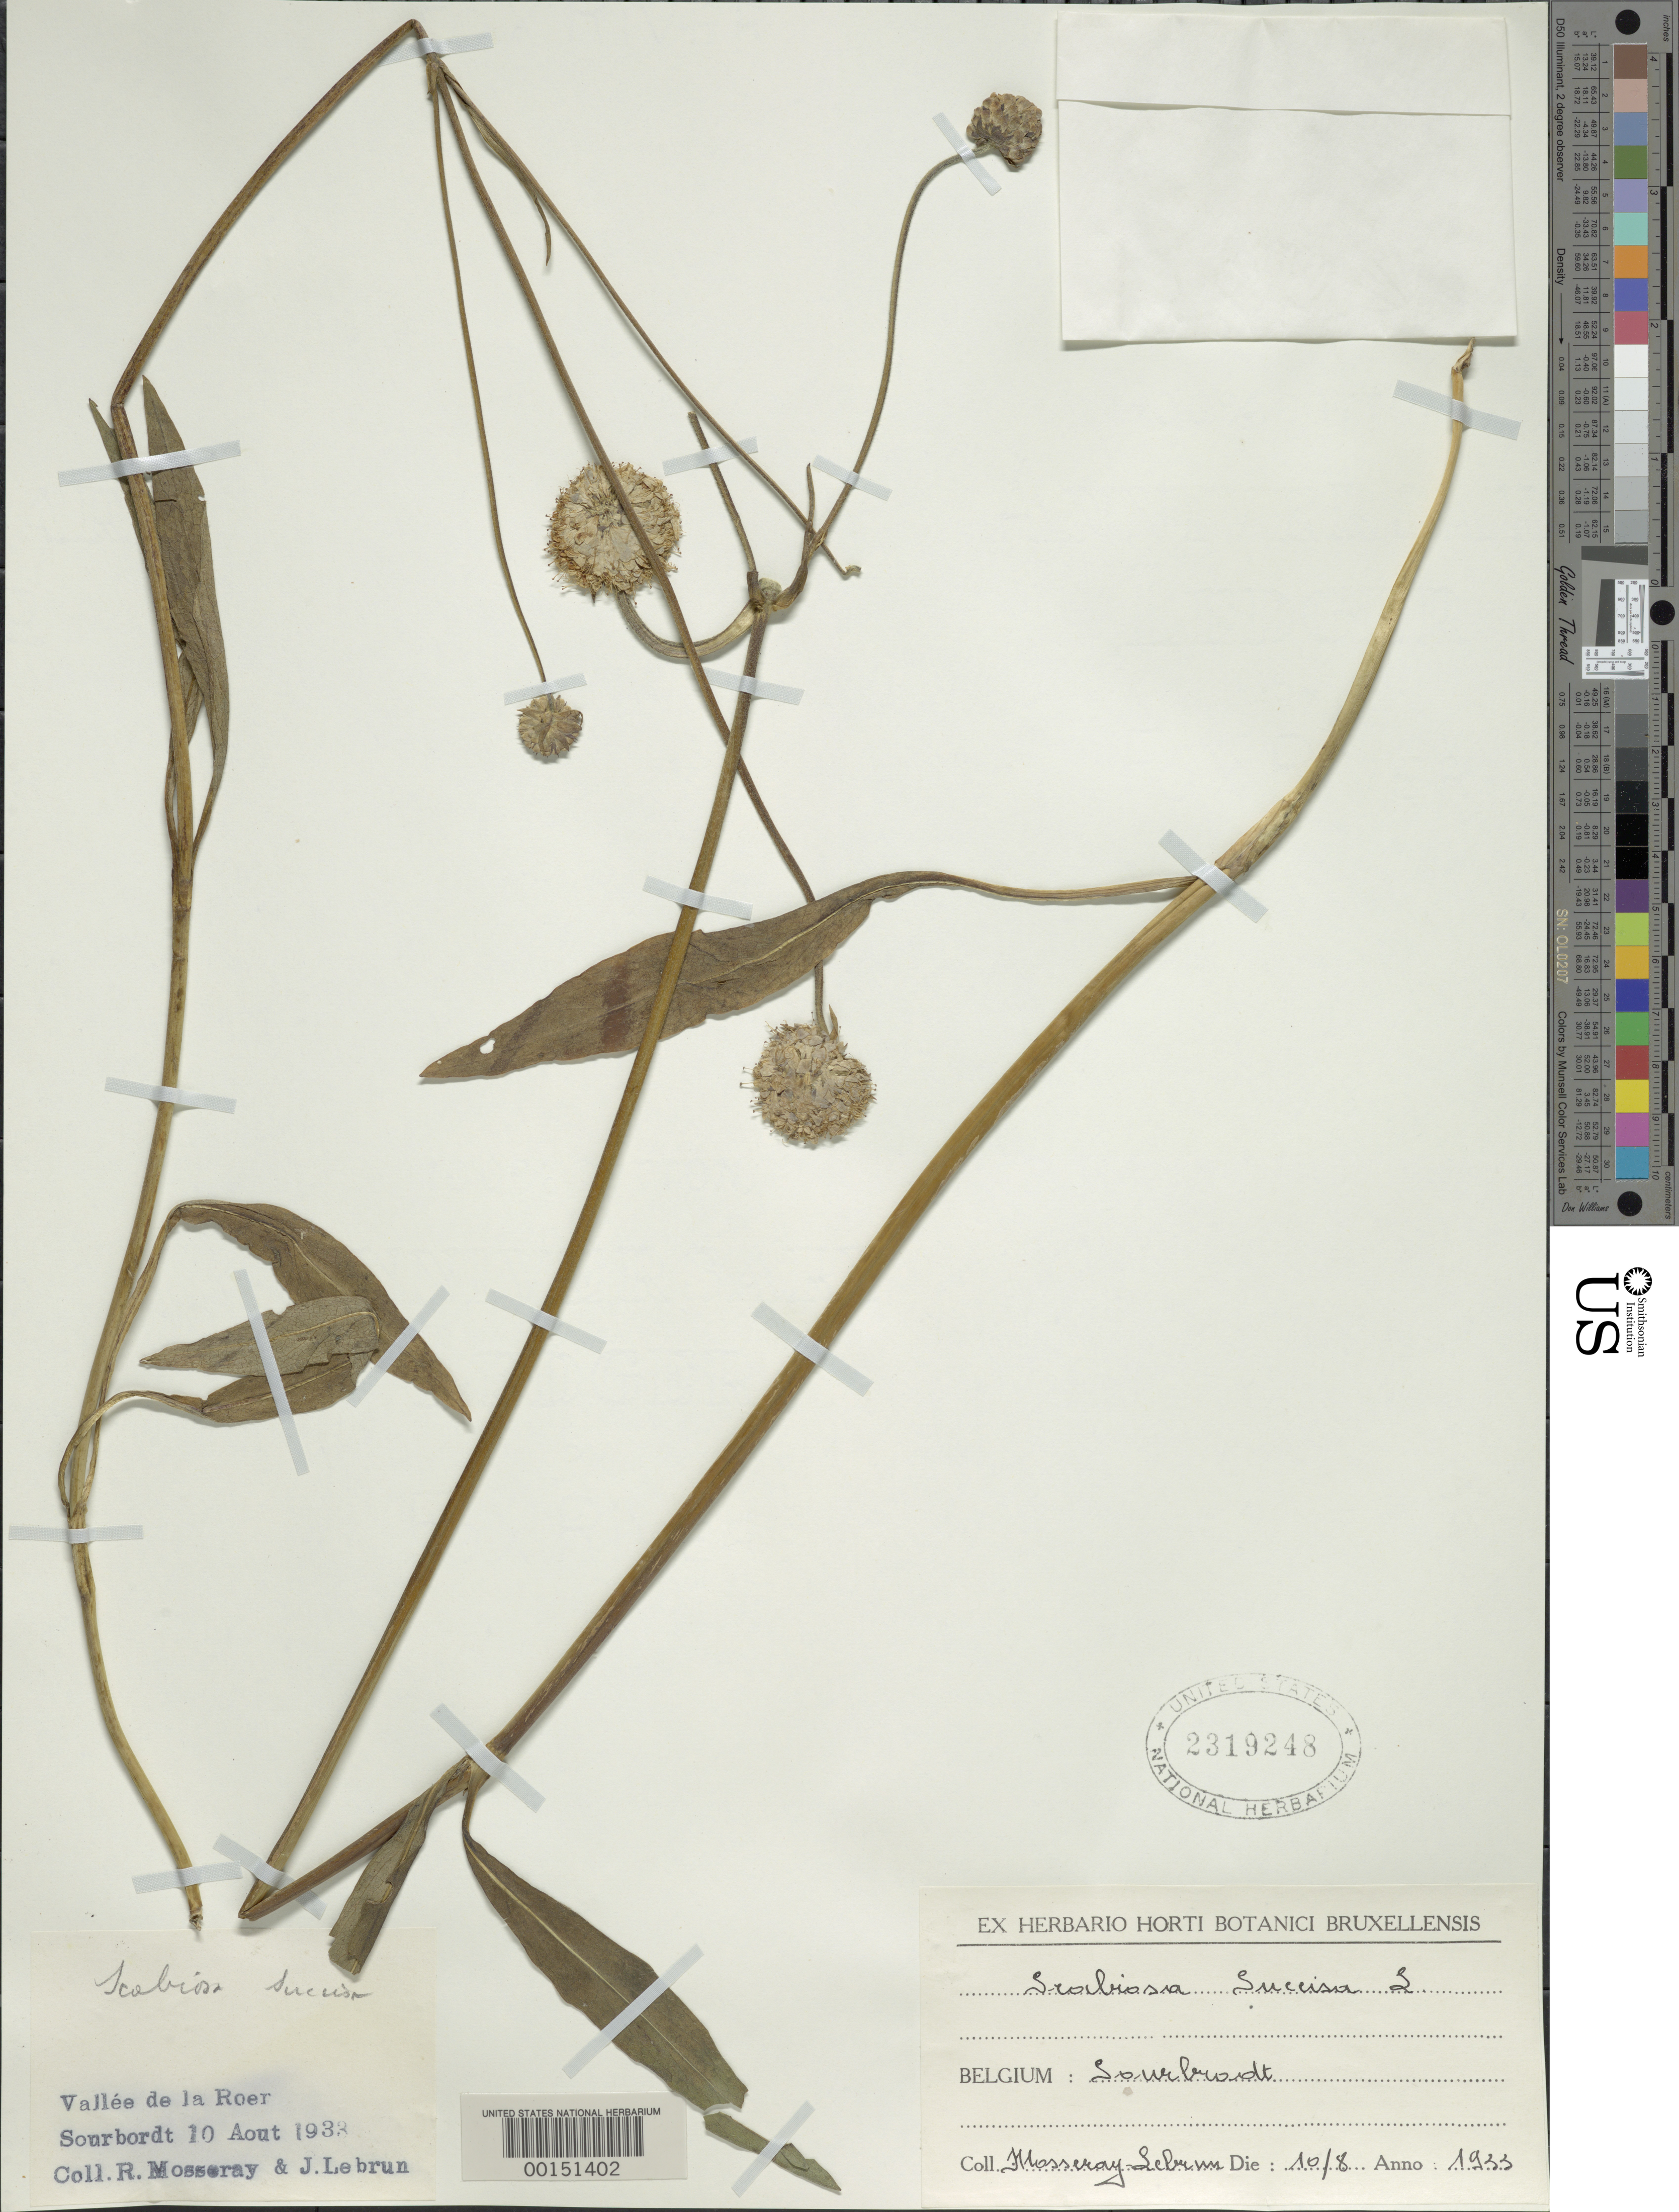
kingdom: Plantae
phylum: Tracheophyta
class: Magnoliopsida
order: Dipsacales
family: Caprifoliaceae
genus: Scabiosa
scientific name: Scabiosa succisa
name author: L.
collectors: R. Mosseray & J. A. Lebrun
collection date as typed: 10 Aug 1938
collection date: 1938-08-10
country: Belgium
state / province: Wallonia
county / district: Liege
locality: Sourbrodt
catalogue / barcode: US 2319248